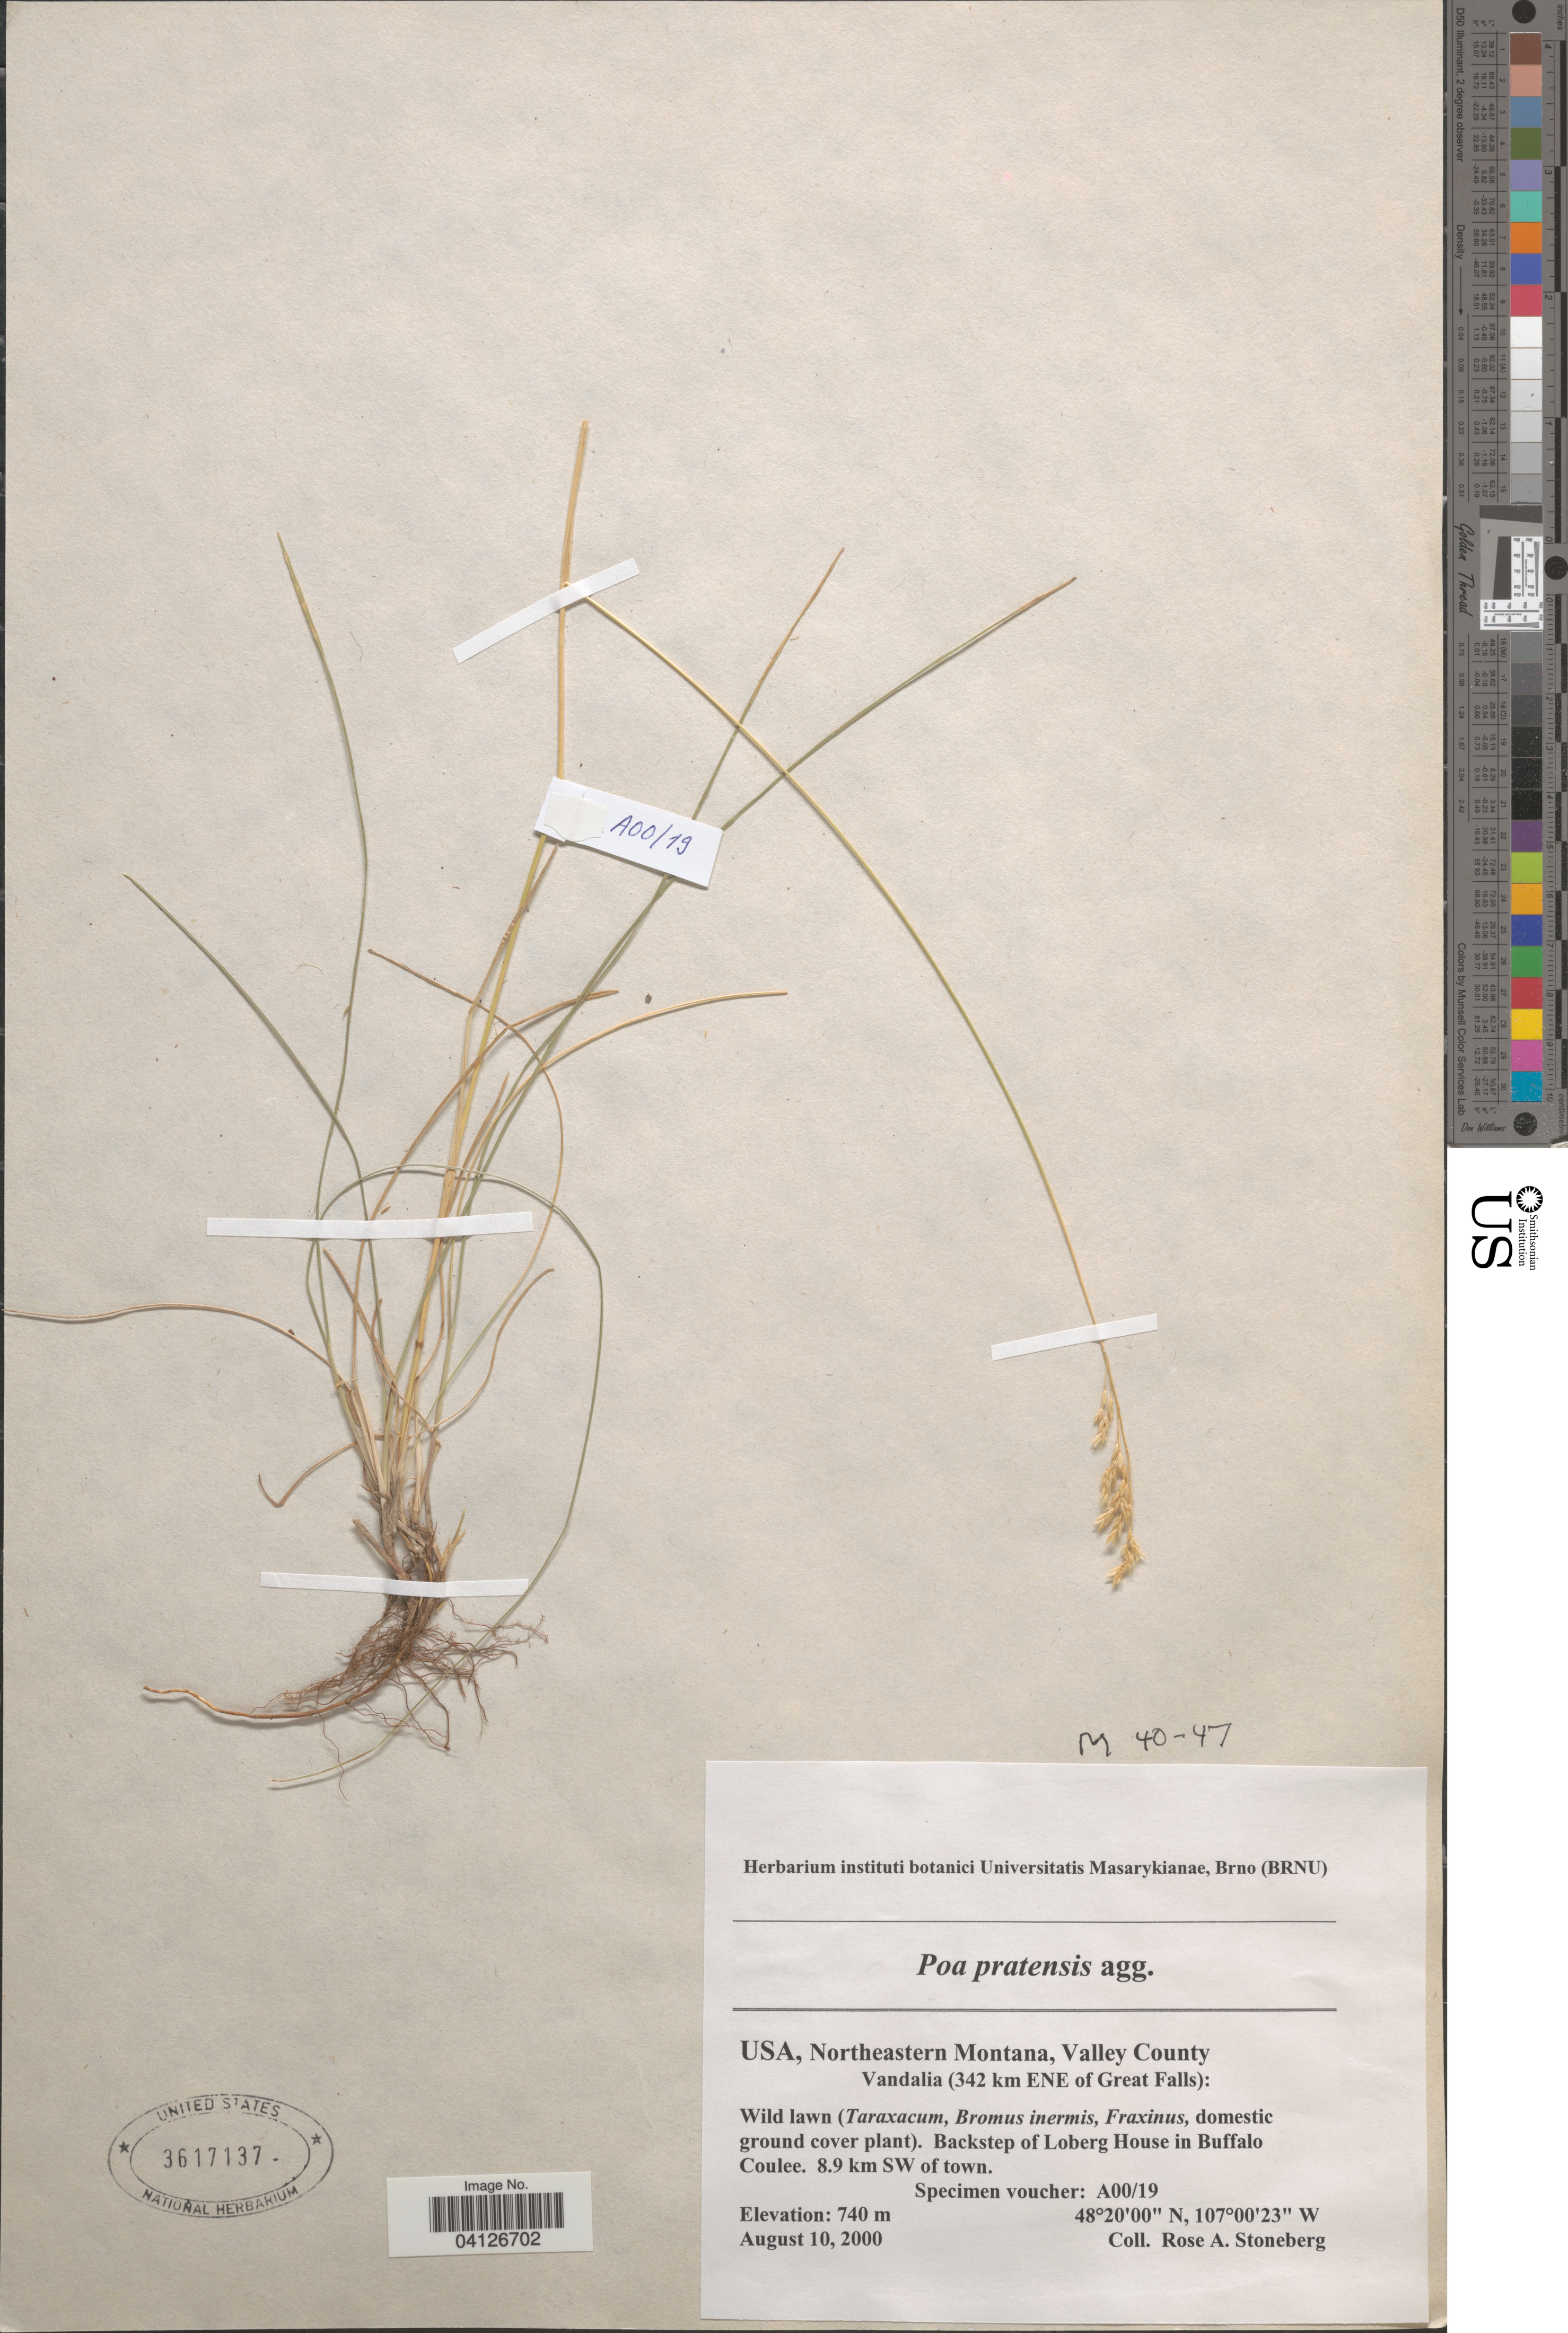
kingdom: Plantae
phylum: Tracheophyta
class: Liliopsida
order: Poales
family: Poaceae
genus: Poa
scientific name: Poa pratensis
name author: L.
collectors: R. Stoneberg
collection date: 2000-08-10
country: United States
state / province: Montana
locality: Northeastern Montana, Valley County. Vandalia (342 km ENE of Great Falls). Backstep of Loberg House in Buffalo Coulee. 8.9 km SW of town.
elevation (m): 740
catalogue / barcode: US 3617137